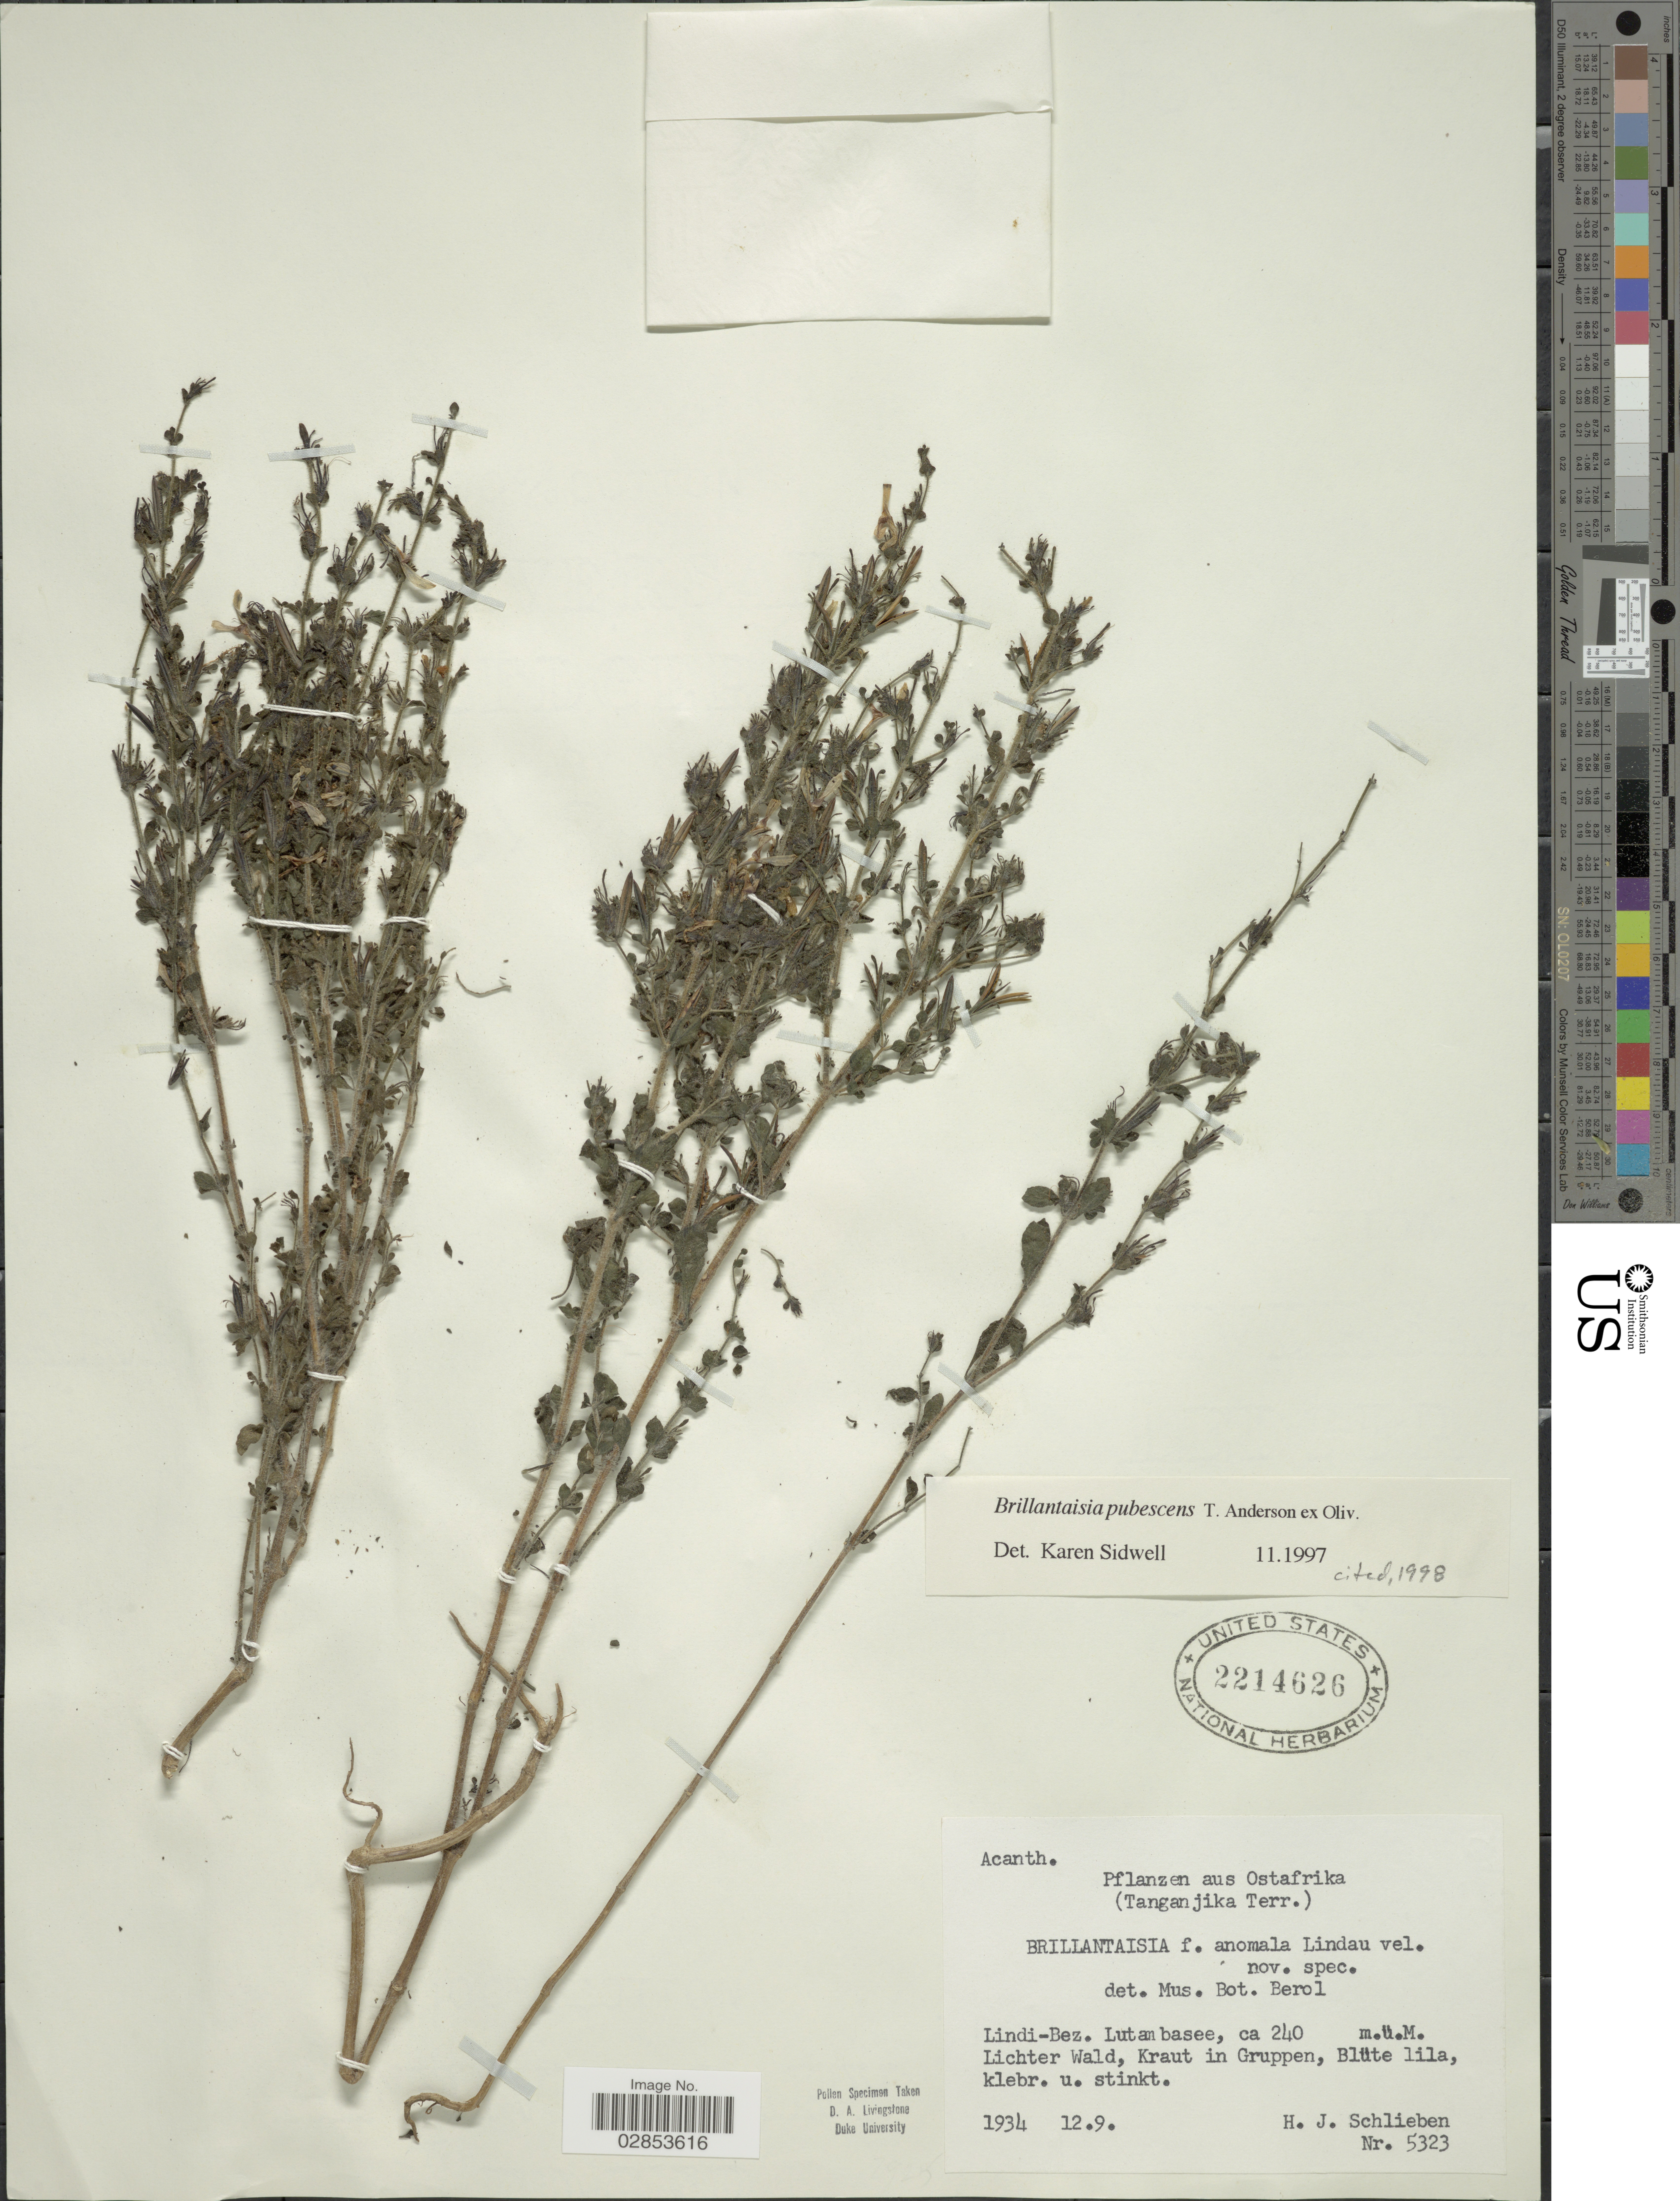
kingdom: Plantae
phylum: Tracheophyta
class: Magnoliopsida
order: Lamiales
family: Acanthaceae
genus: Brillantaisia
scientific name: Brillantaisia pubescens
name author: T. Anderson ex Oliv.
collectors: H. J. Schlieben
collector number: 5323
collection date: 1934-12-09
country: Tanzania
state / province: Lindi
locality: Ostfrika. (Tanganjika Terr.) Lindi Bez. Lutambasee.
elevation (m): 240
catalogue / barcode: US 2214626